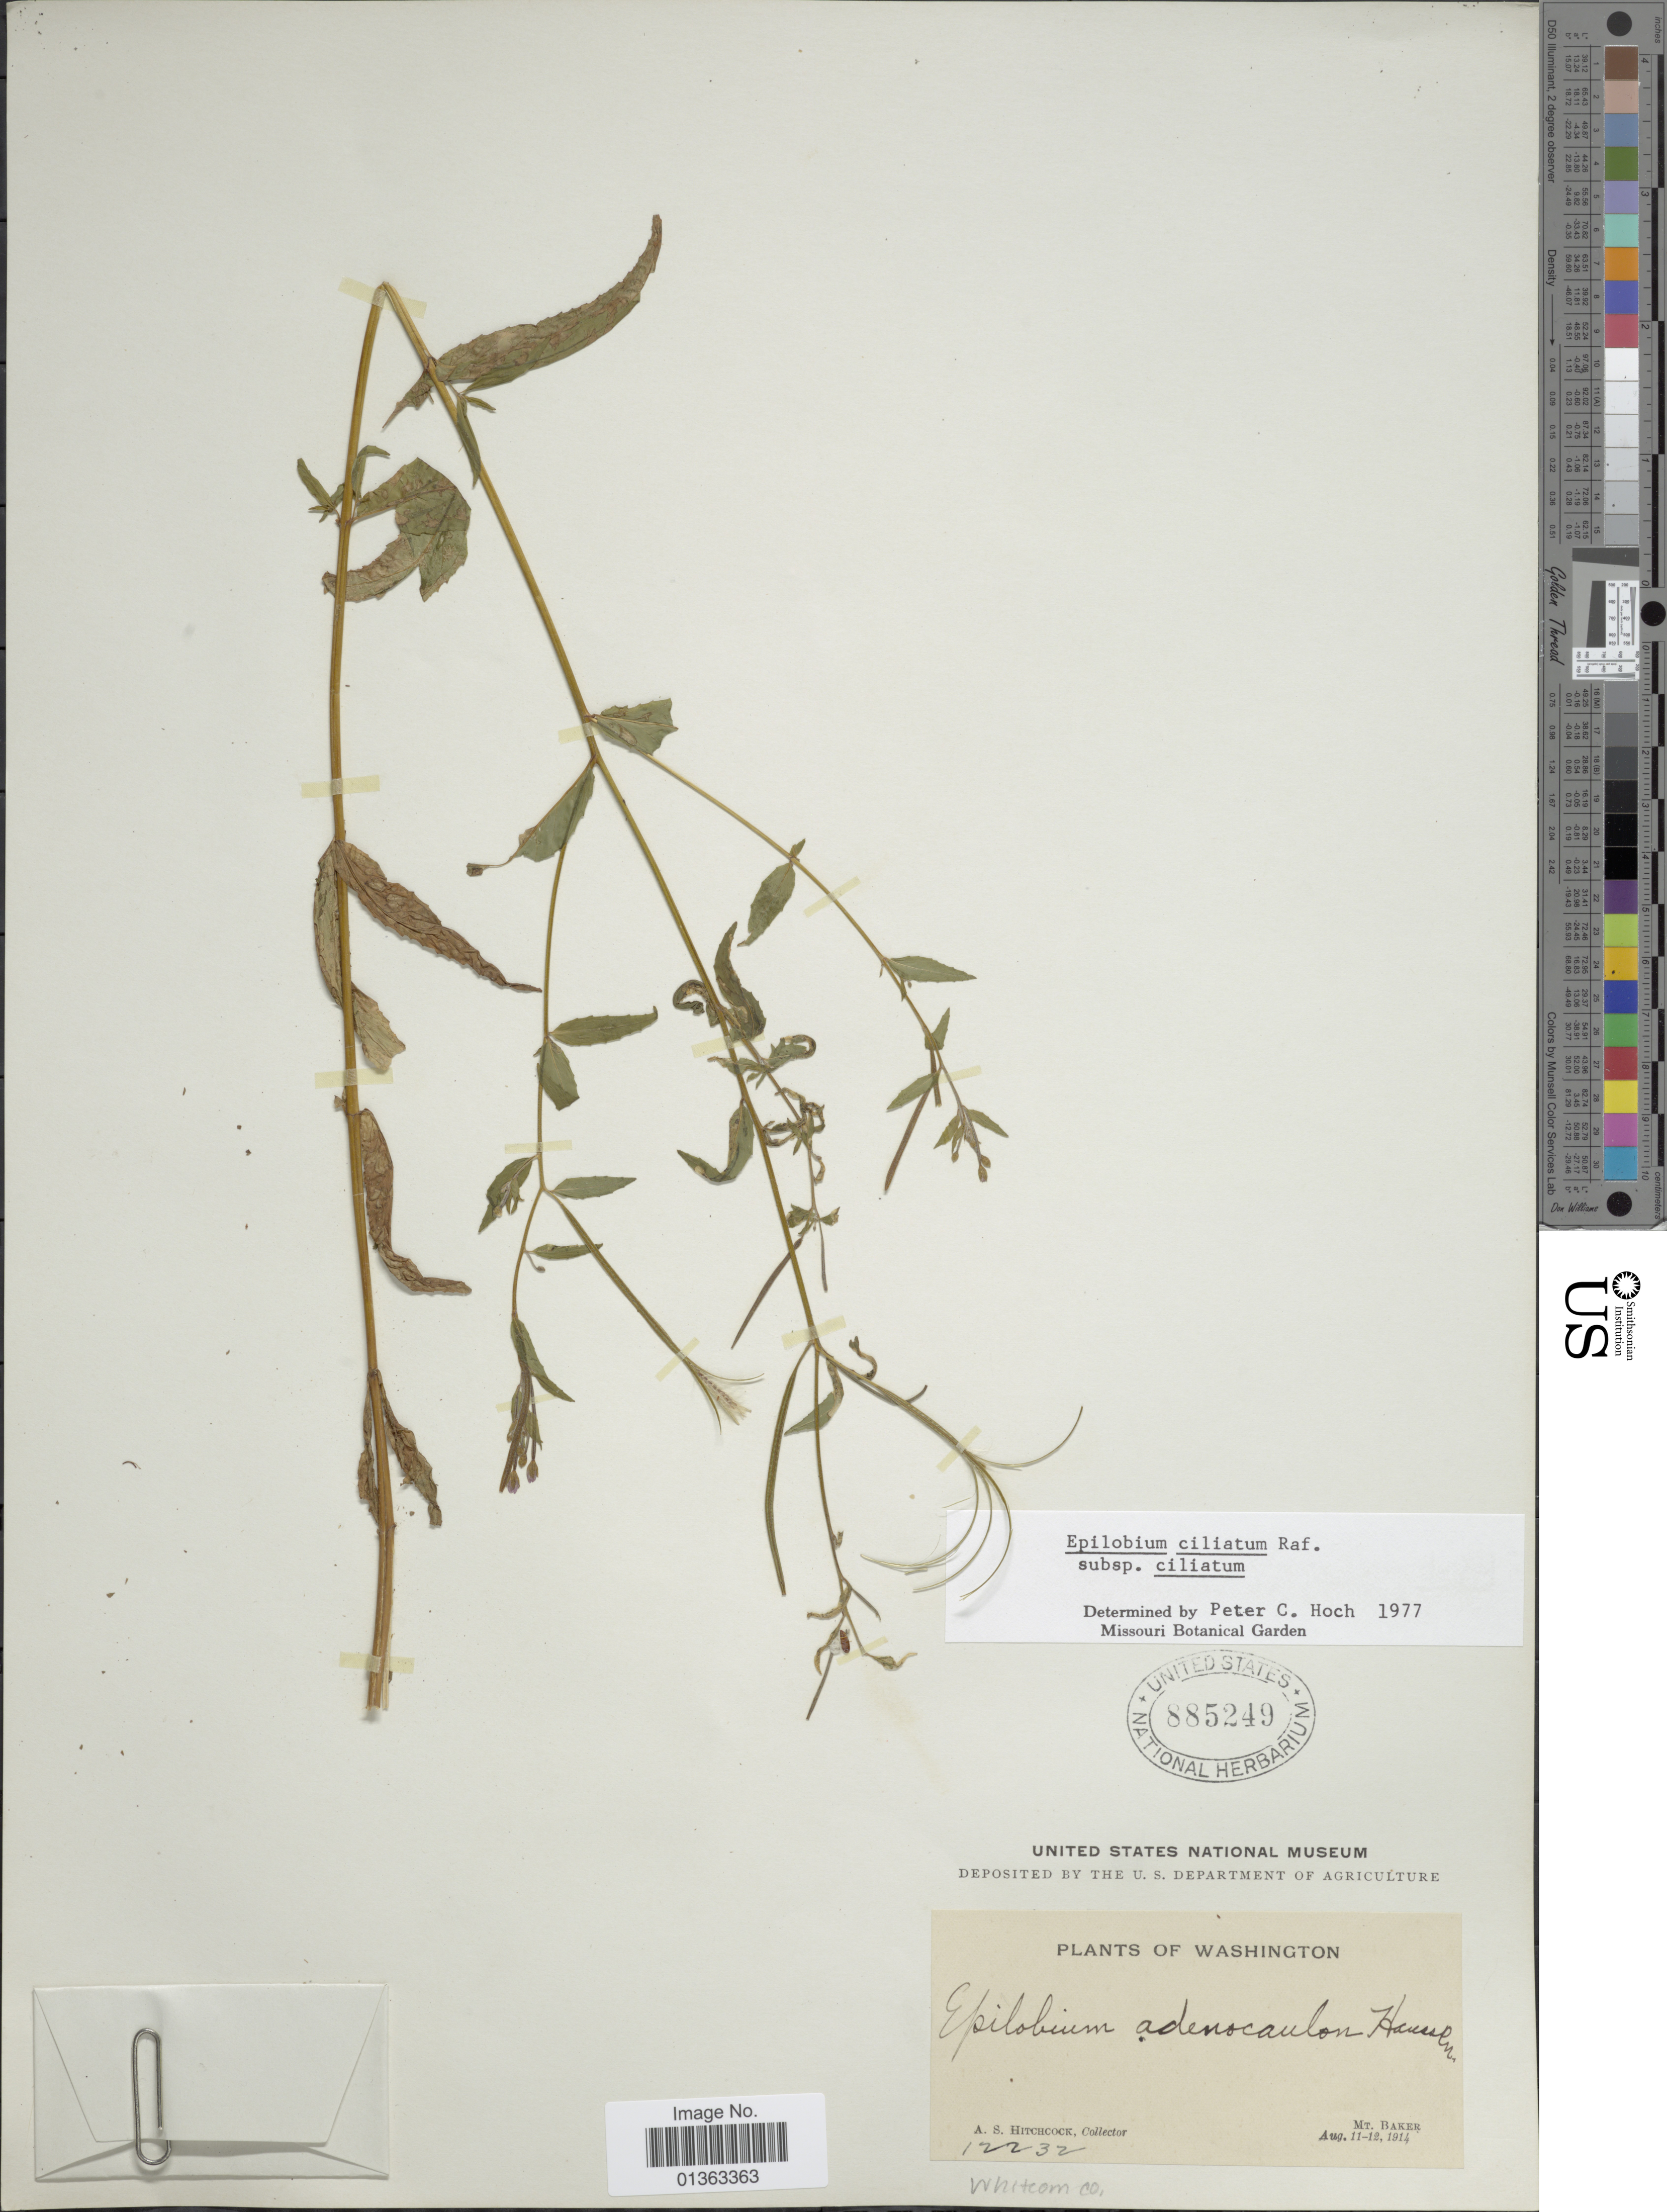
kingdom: Plantae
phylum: Tracheophyta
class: Magnoliopsida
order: Myrtales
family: Onagraceae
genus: Epilobium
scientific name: Epilobium ciliatum subsp. ciliatum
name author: Raf.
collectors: A. S. Hitchcock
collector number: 12232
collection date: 1914-08-11/1914-08-12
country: United States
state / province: Washington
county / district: Whatcom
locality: Mt. Baker., Whitcom Co.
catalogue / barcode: US 885249